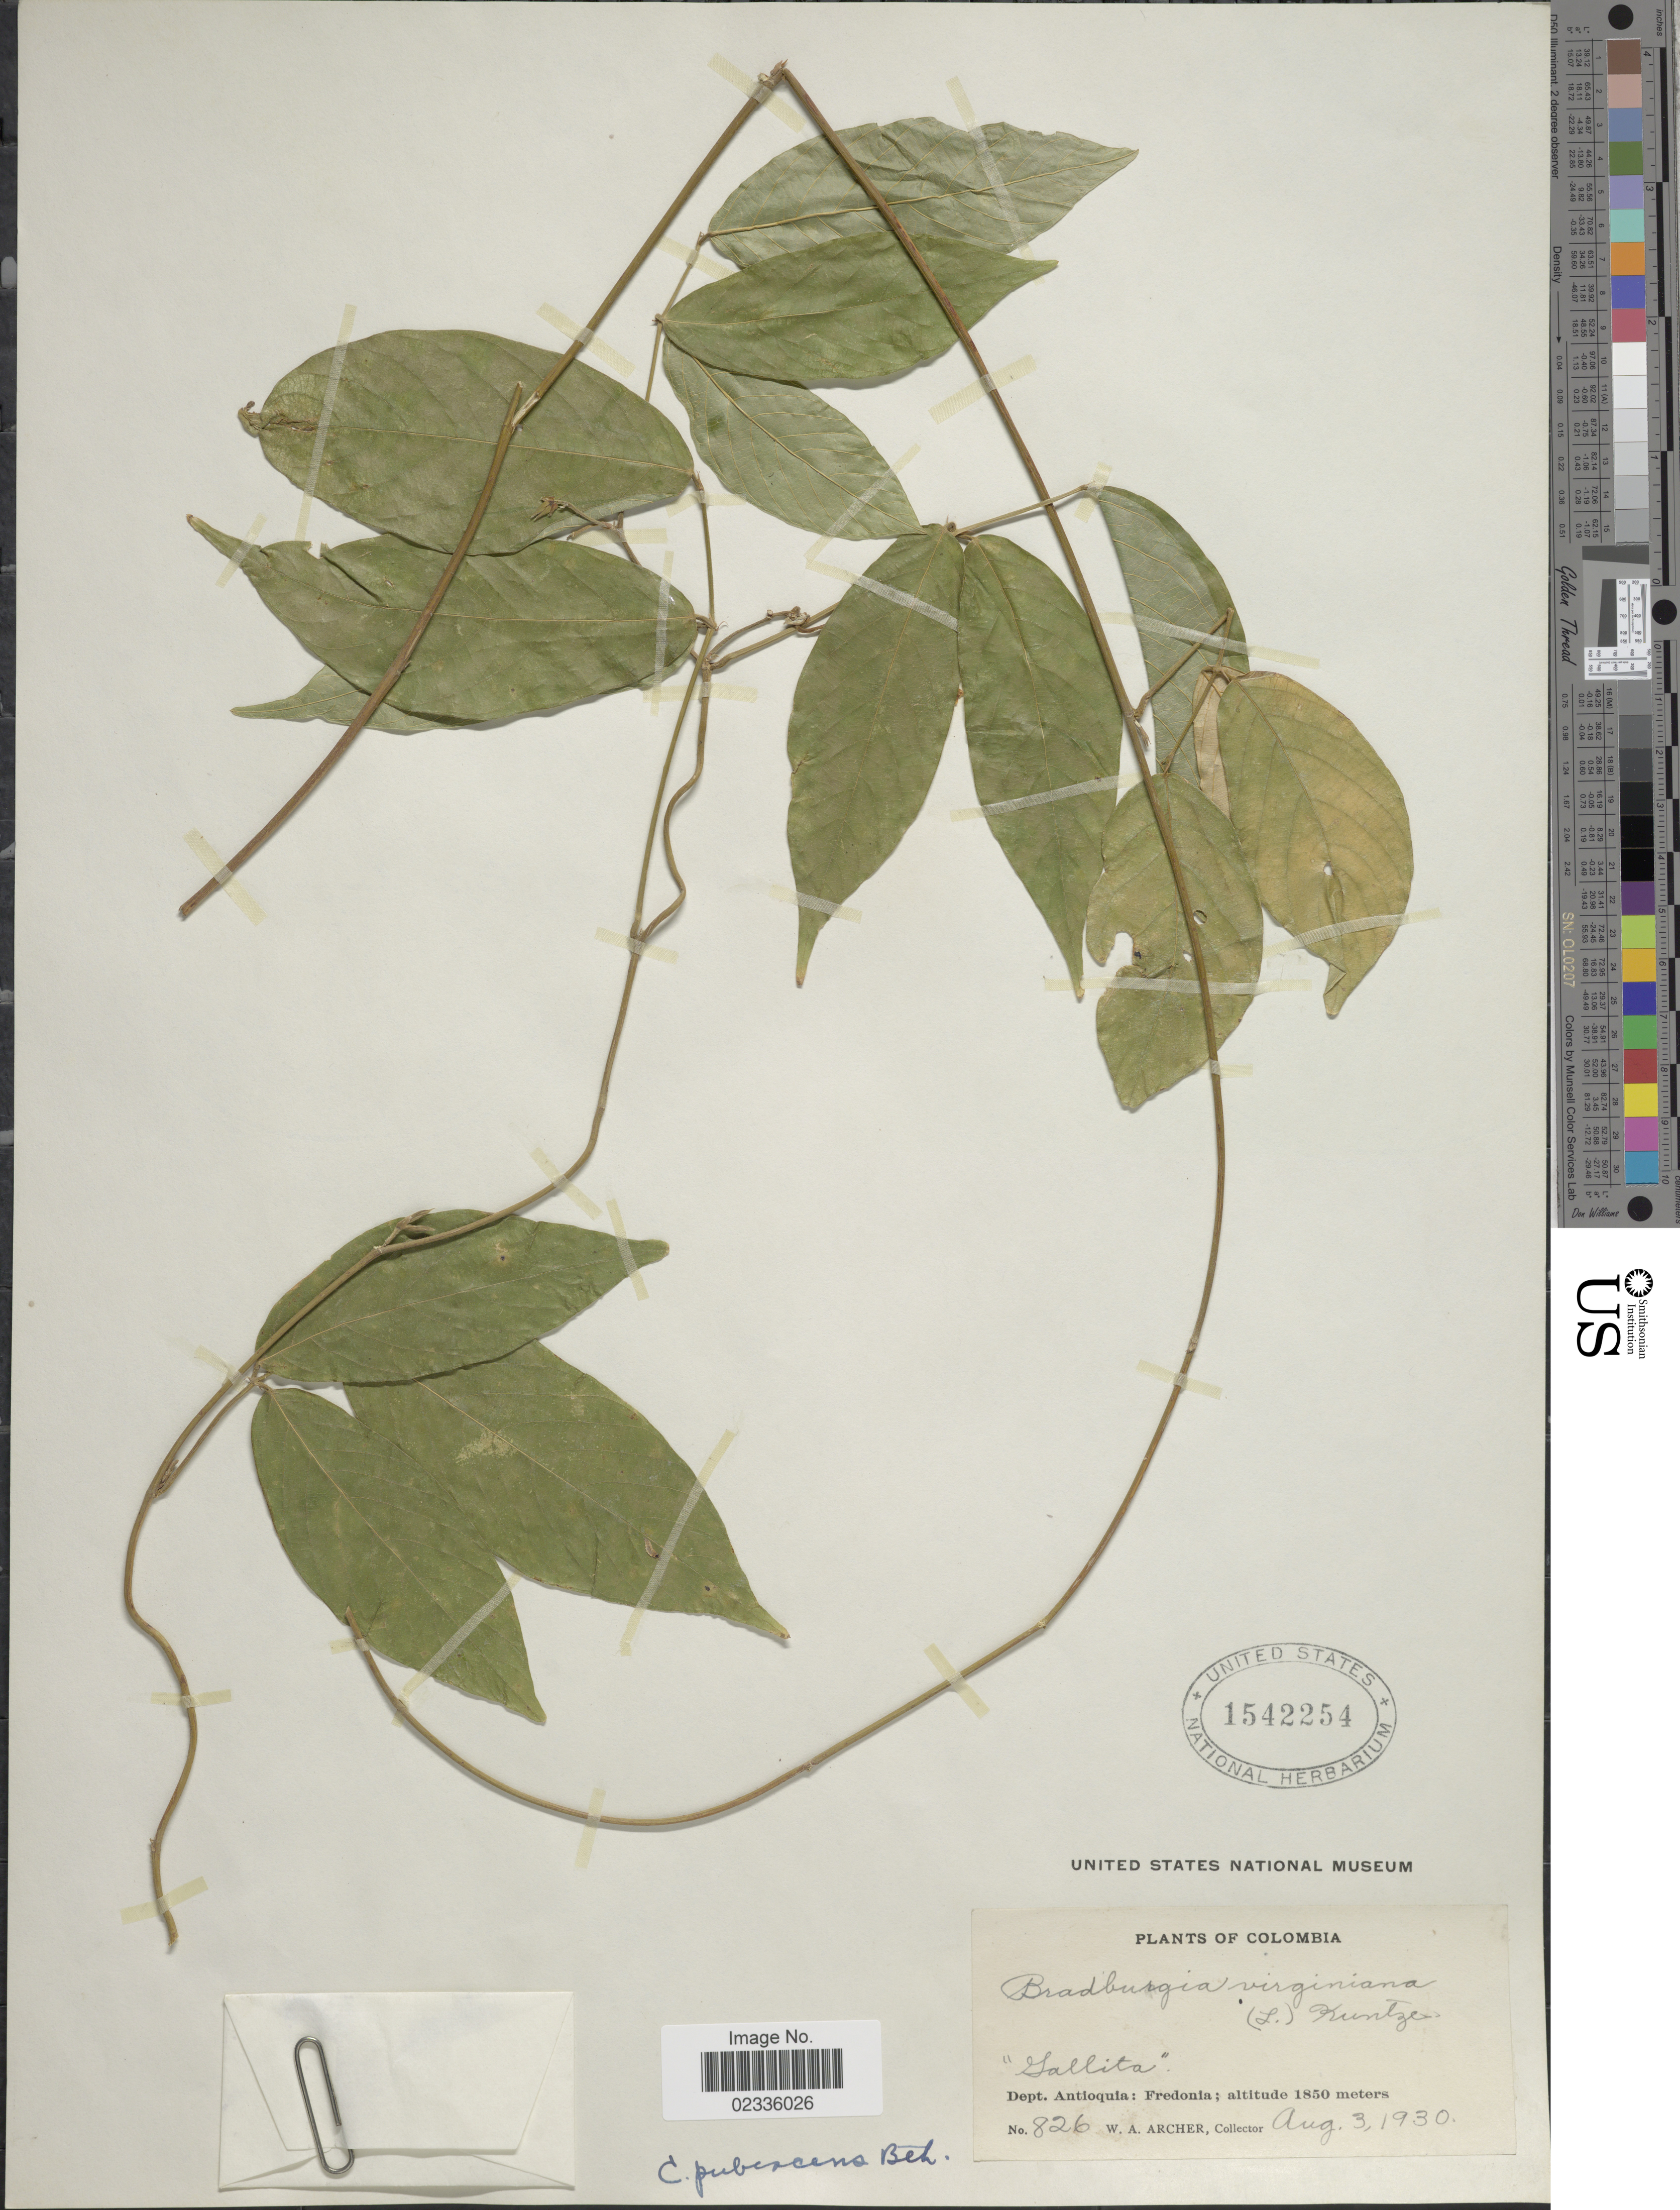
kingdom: Plantae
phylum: Tracheophyta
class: Magnoliopsida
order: Fabales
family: Fabaceae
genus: Centrosema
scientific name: Centrosema pubescens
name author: Benth.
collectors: W. A. Archer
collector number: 826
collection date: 1930-08-03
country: Colombia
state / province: Antioquia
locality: Fredonia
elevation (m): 1850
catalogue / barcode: US 1542254